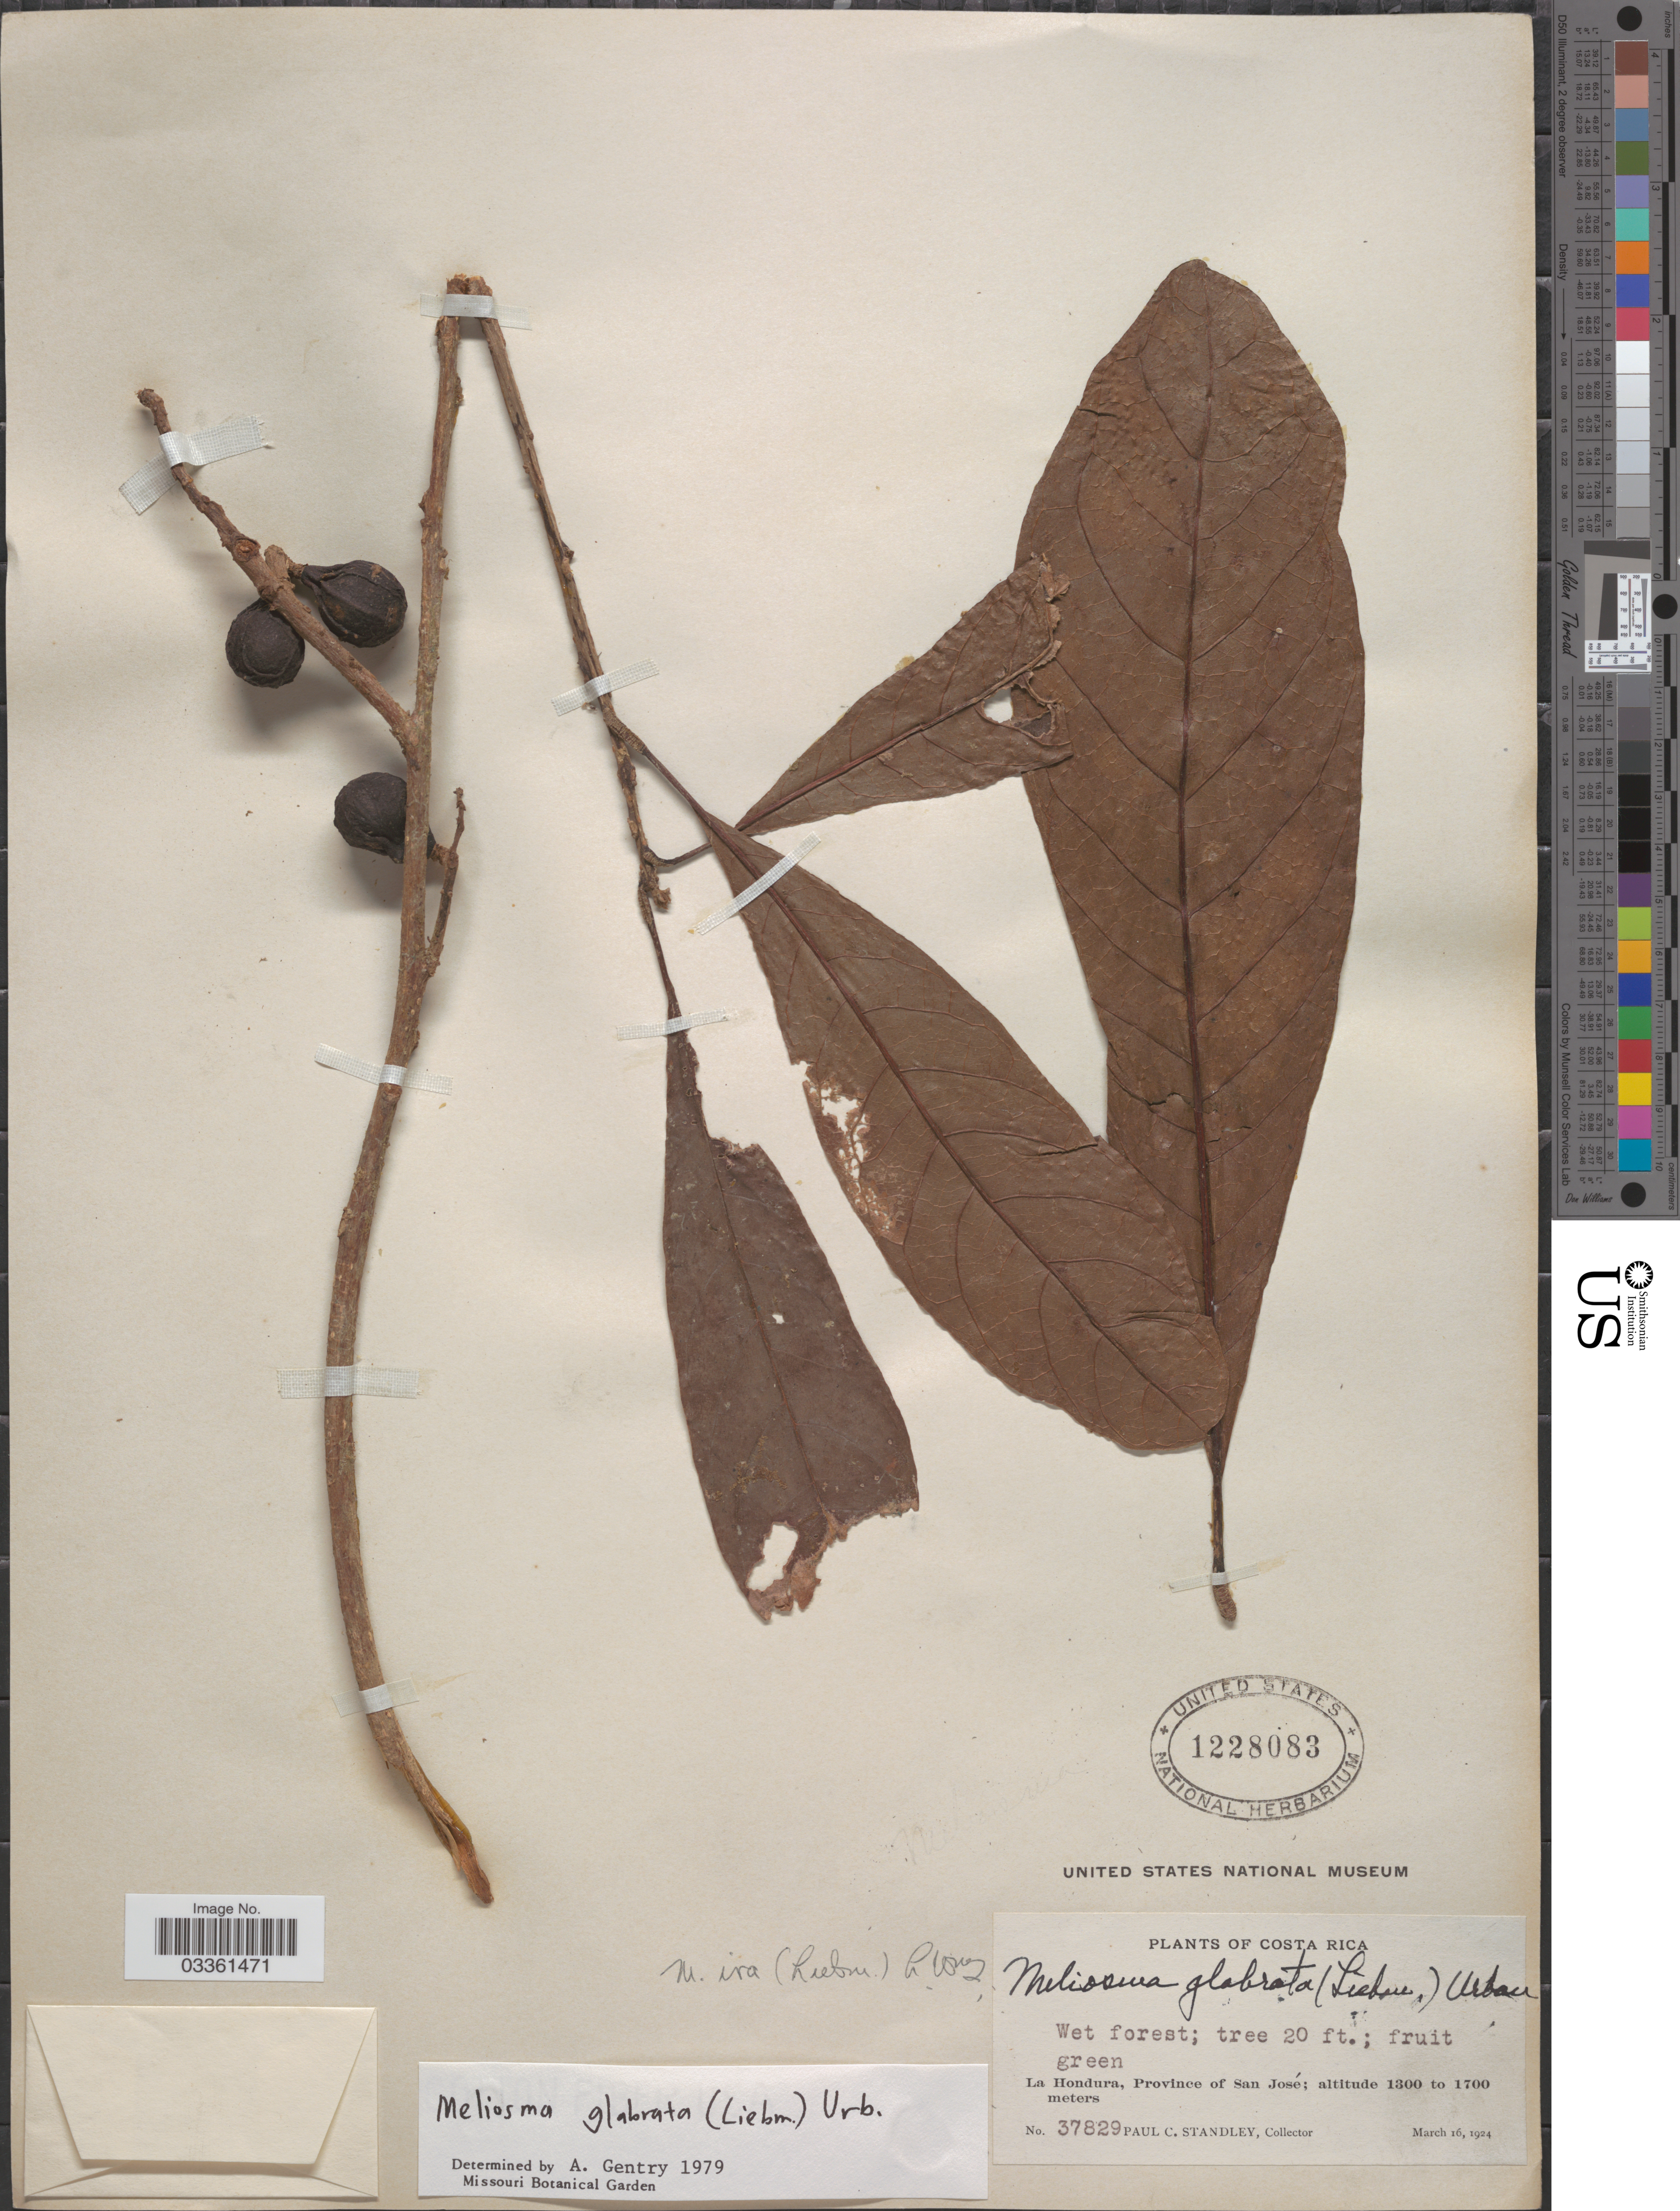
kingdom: Plantae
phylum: Tracheophyta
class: Magnoliopsida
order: Proteales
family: Sabiaceae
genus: Meliosma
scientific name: Meliosma glabrata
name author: (Liebm.) Urb.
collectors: P. C. Standley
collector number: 37829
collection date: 1924-03-16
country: Costa Rica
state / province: San José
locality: La Hondura.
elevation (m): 1300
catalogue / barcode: US 1228083